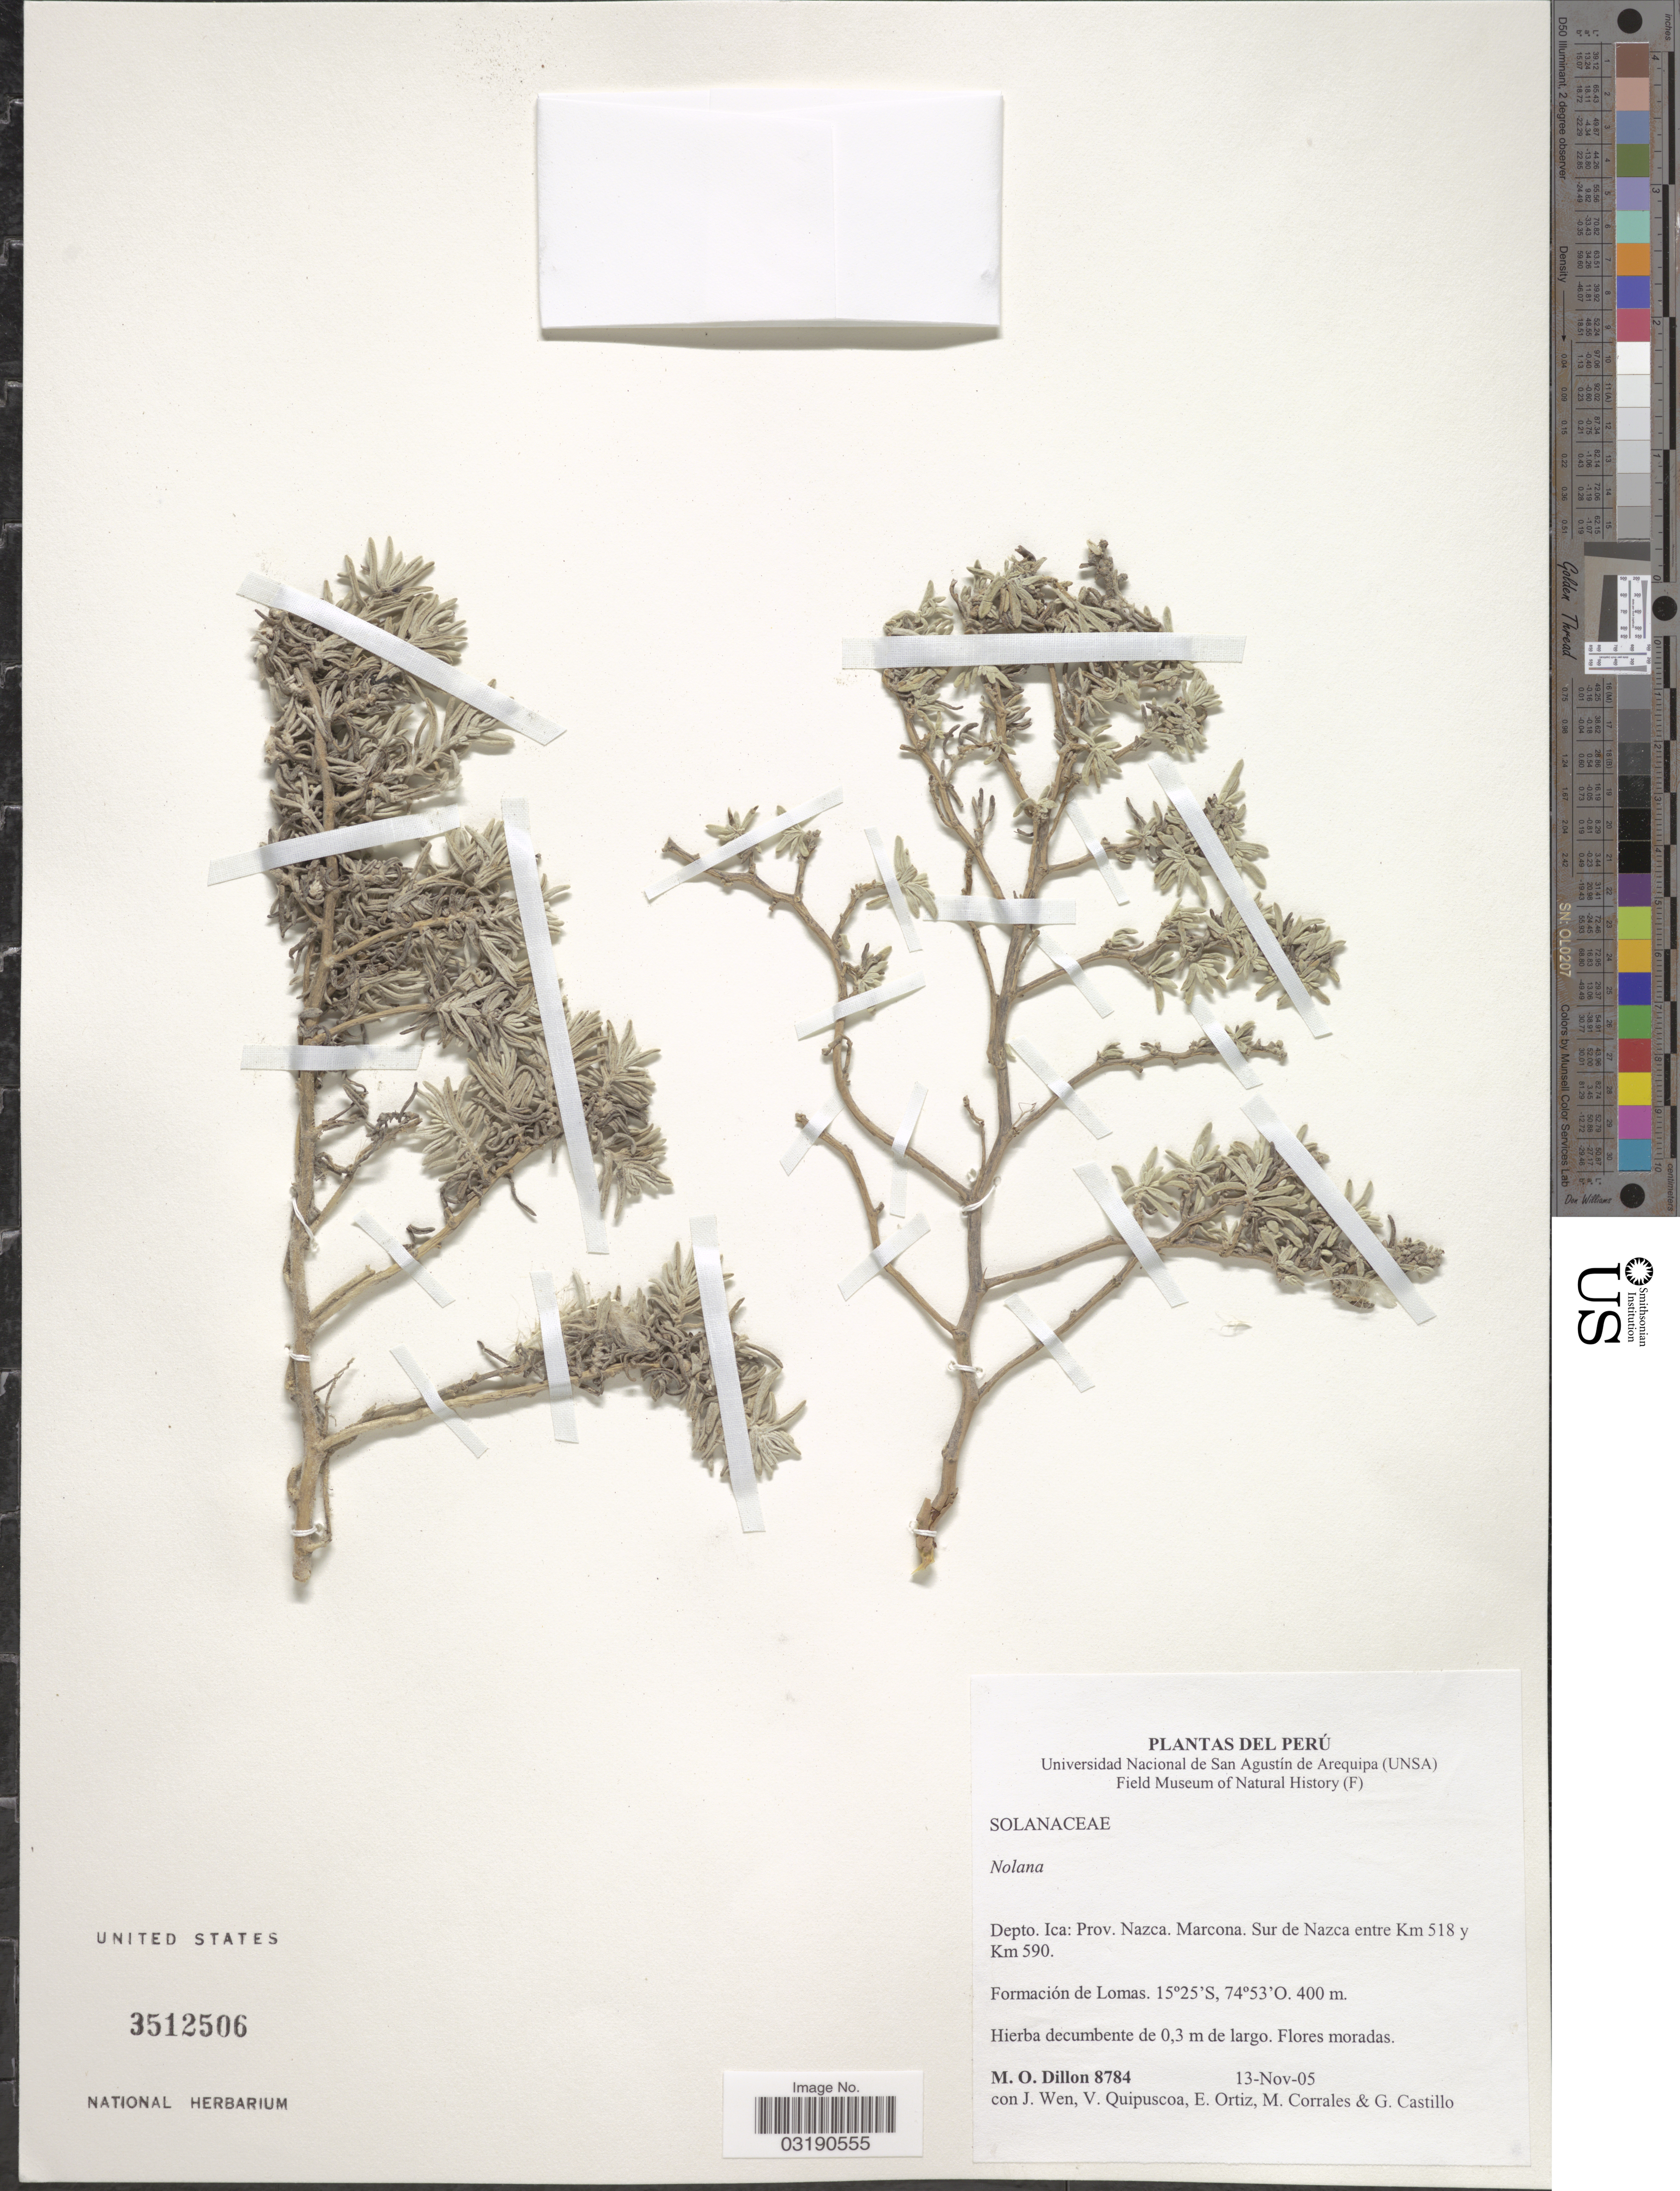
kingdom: Plantae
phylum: Tracheophyta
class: Magnoliopsida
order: Solanales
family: Solanaceae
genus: Nolana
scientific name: Nolana sp.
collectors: M. O. Dillon, J. Wen, V. Quipuscoa, E. Ortiz & et al.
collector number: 8784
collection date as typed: Transcribed d/m/y: 13/11/5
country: Peru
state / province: Ica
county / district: Nazca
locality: Depto. Ica: Prov. Nazca. Marcona. Sur de Nazca entre Km 518 y Km 590.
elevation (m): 400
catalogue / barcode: US 3512506